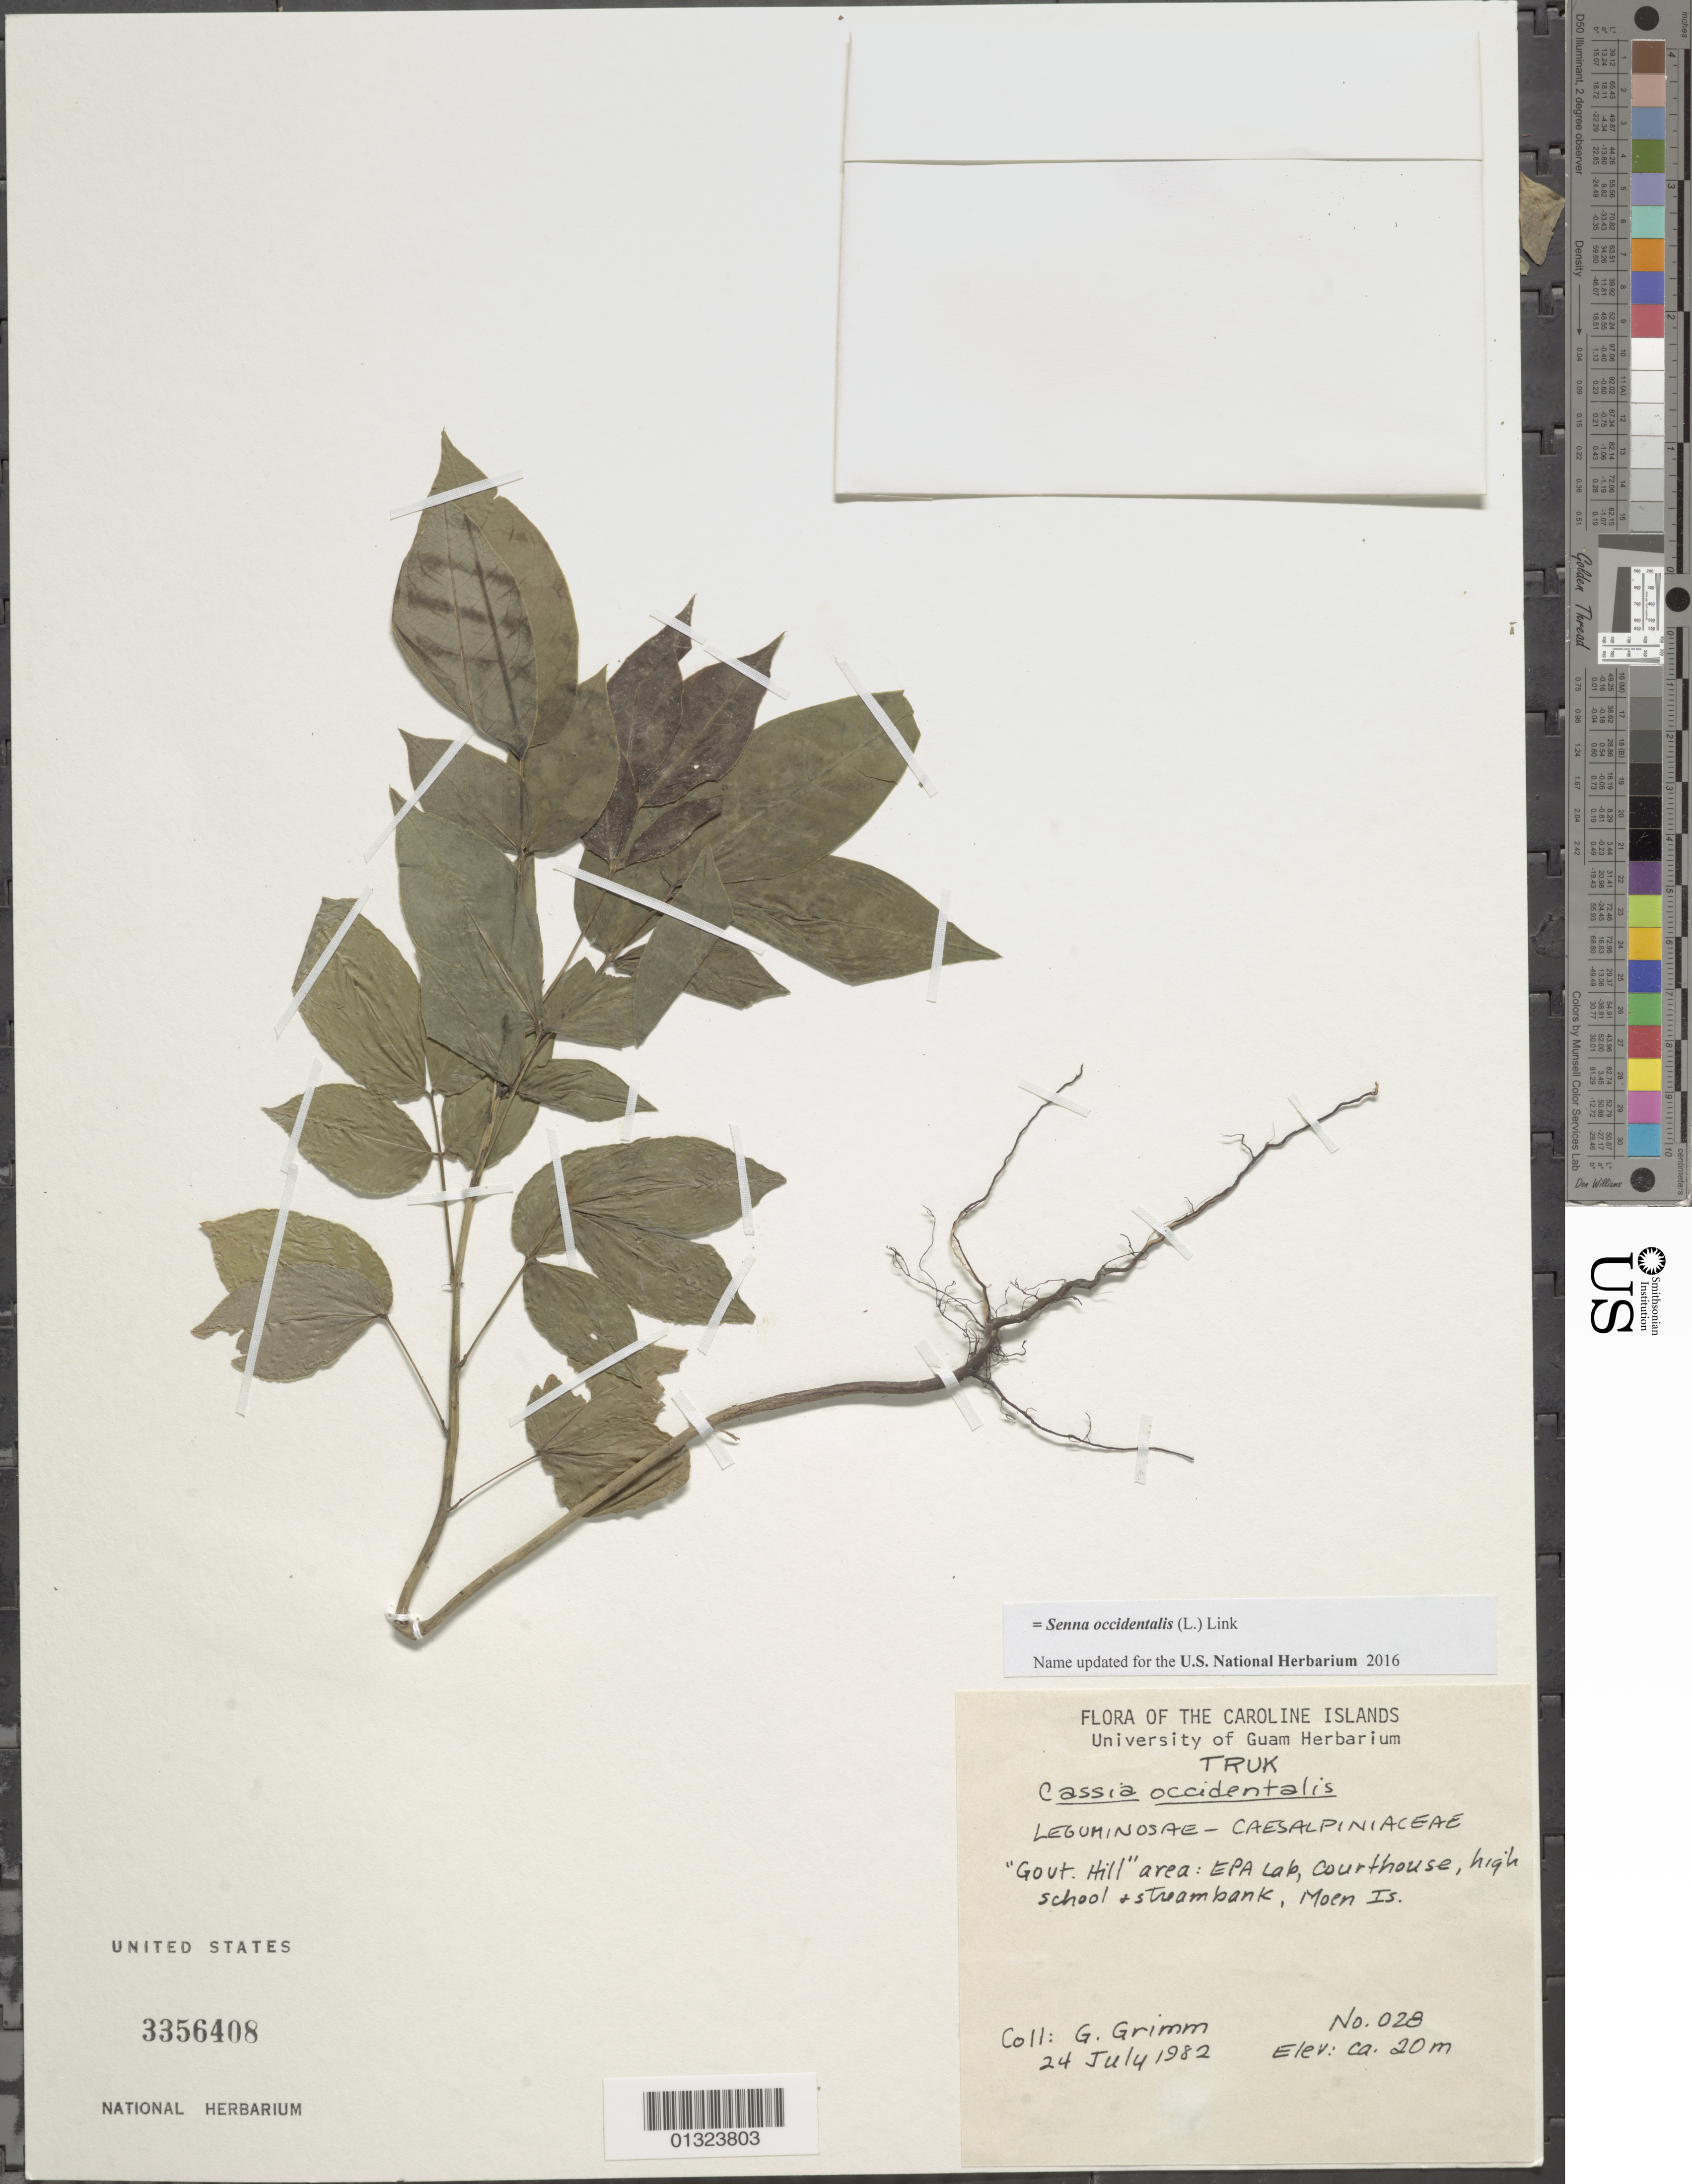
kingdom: Plantae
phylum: Tracheophyta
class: Magnoliopsida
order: Fabales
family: Fabaceae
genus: Senna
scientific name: Senna occidentalis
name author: (L.) Link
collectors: G. Grimm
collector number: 28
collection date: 1982-07-24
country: Micronesia, Federated States of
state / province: Truk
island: Moen [Wono]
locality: "Gout. Hill"area, EPA Lab, Courthouse, Moen Is.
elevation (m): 20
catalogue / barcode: US 3356408